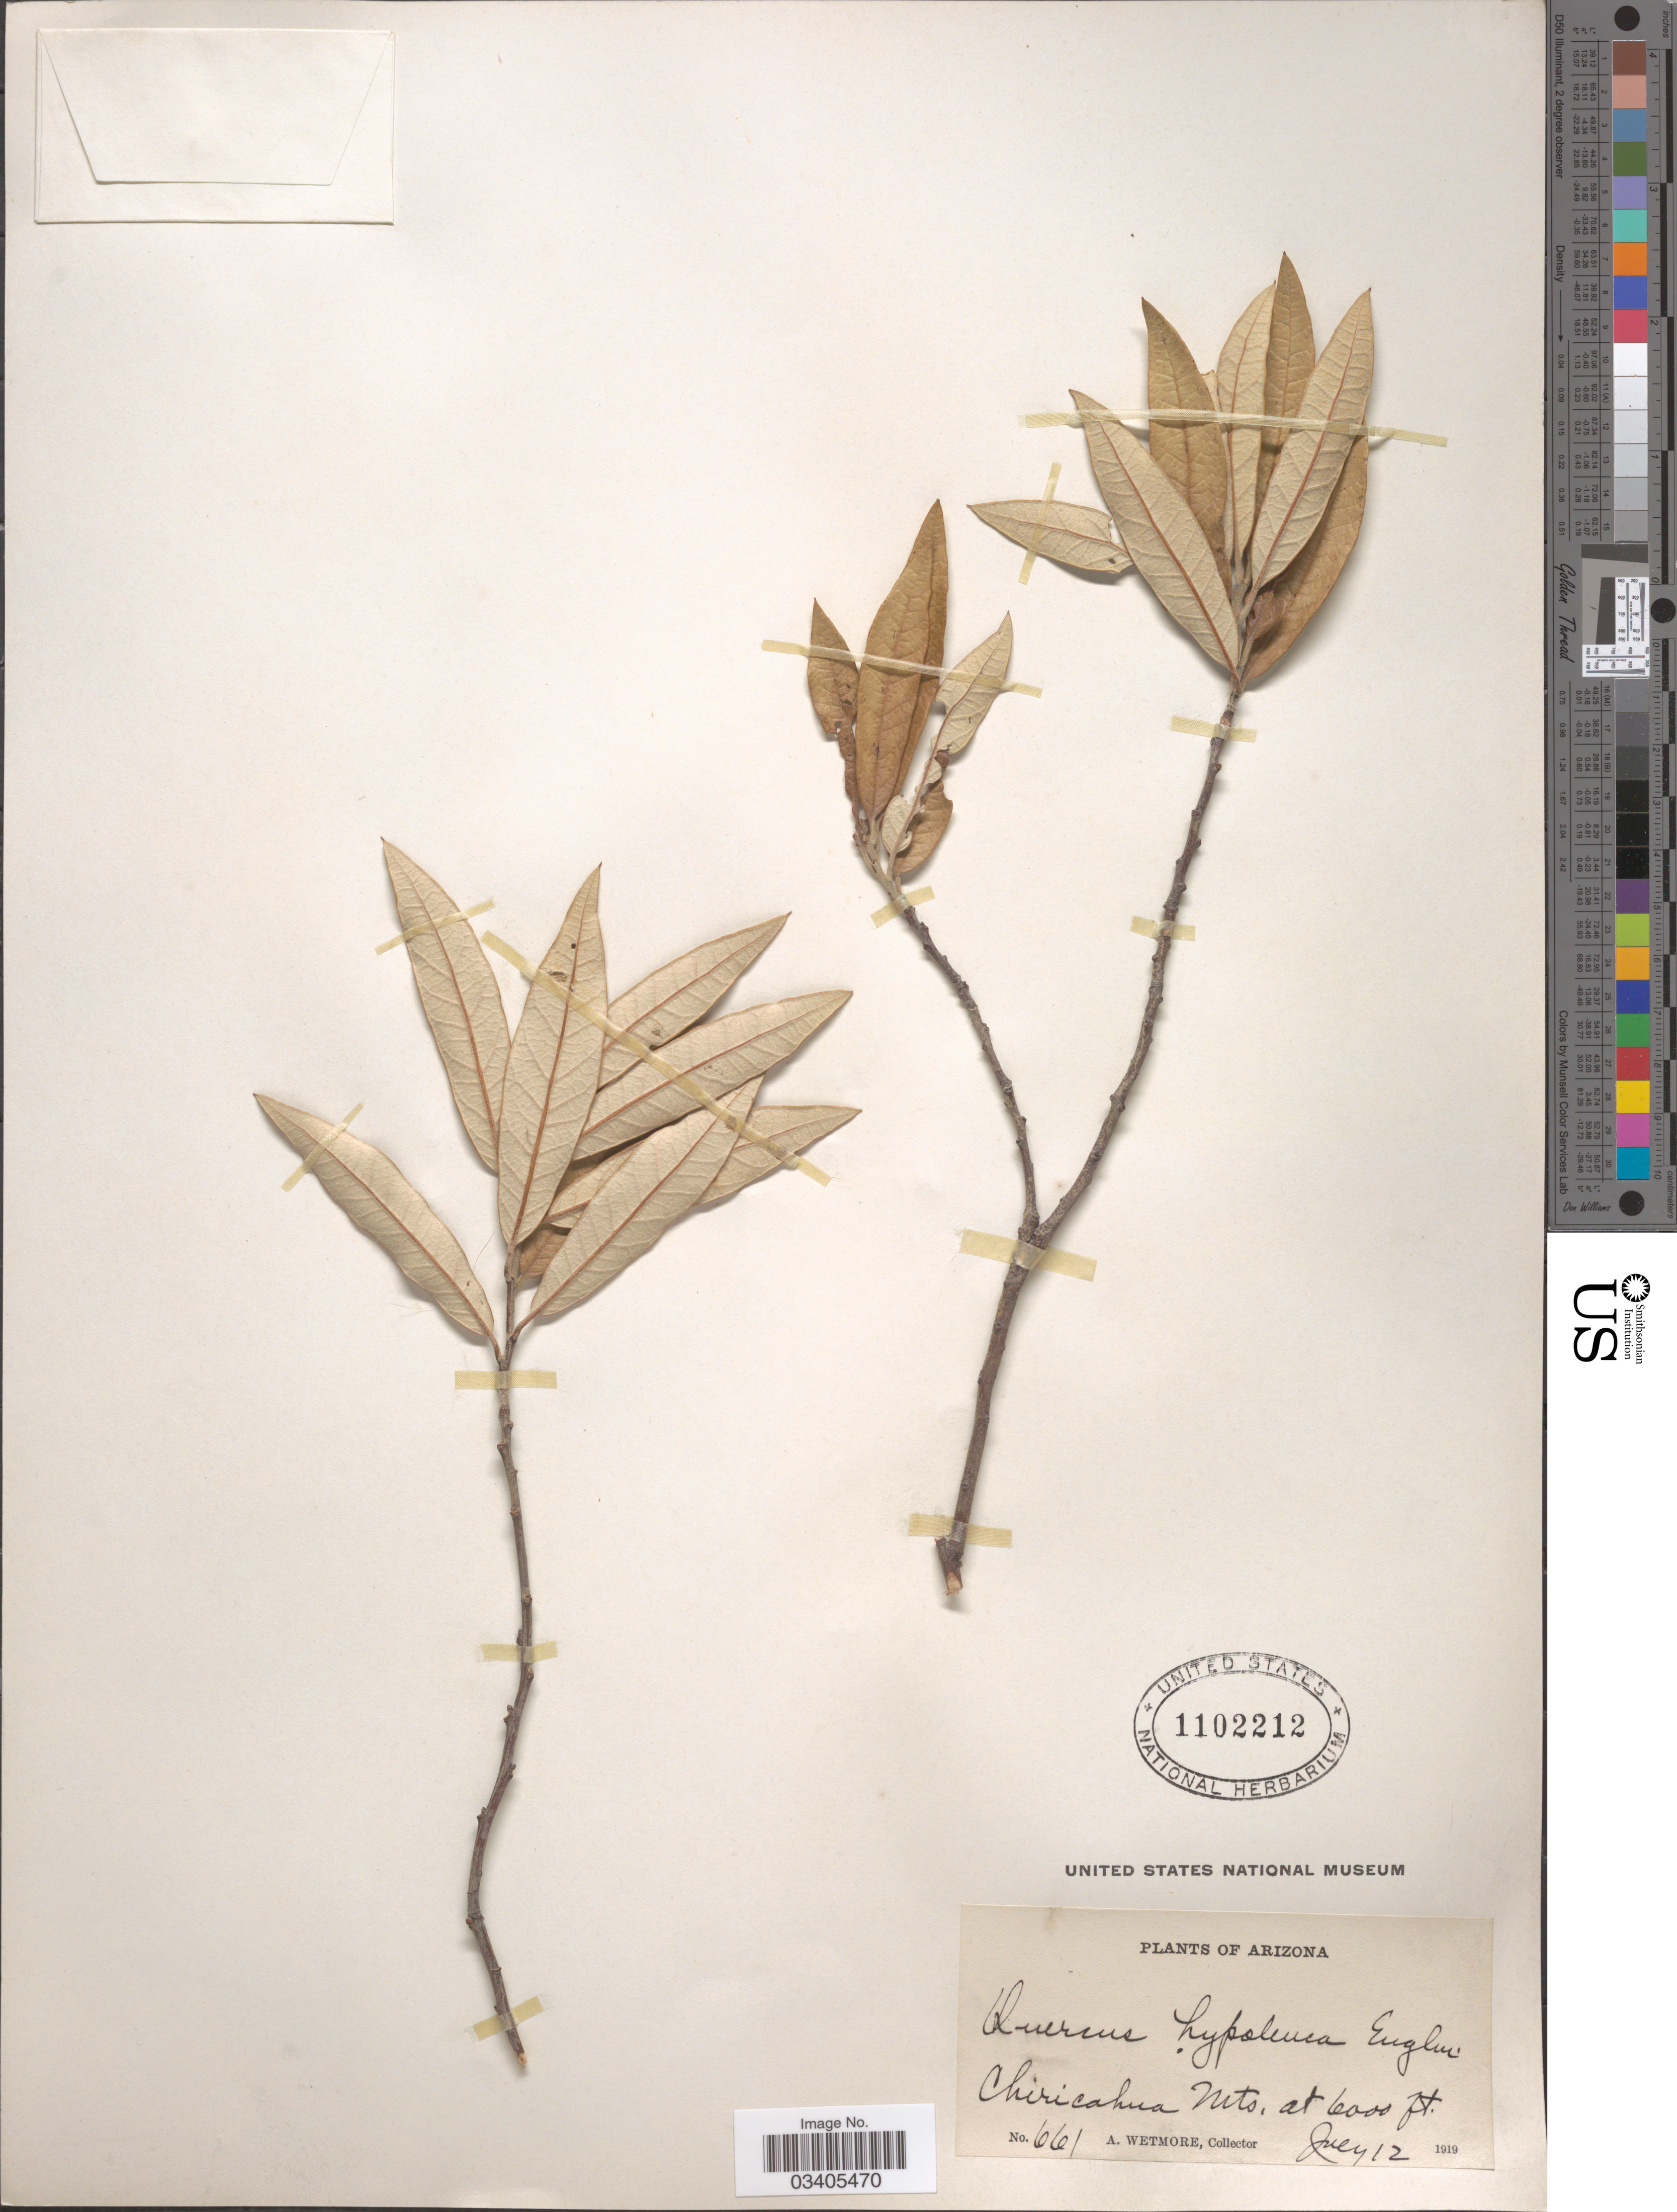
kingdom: Plantae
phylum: Tracheophyta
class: Magnoliopsida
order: Fagales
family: Fagaceae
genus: Quercus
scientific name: Quercus hypoleucoides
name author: A. Camus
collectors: A. Wetmore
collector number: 661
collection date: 1919-07-12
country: United States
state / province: Arizona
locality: Chiricahua Mts.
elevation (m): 1829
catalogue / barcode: US 1102212